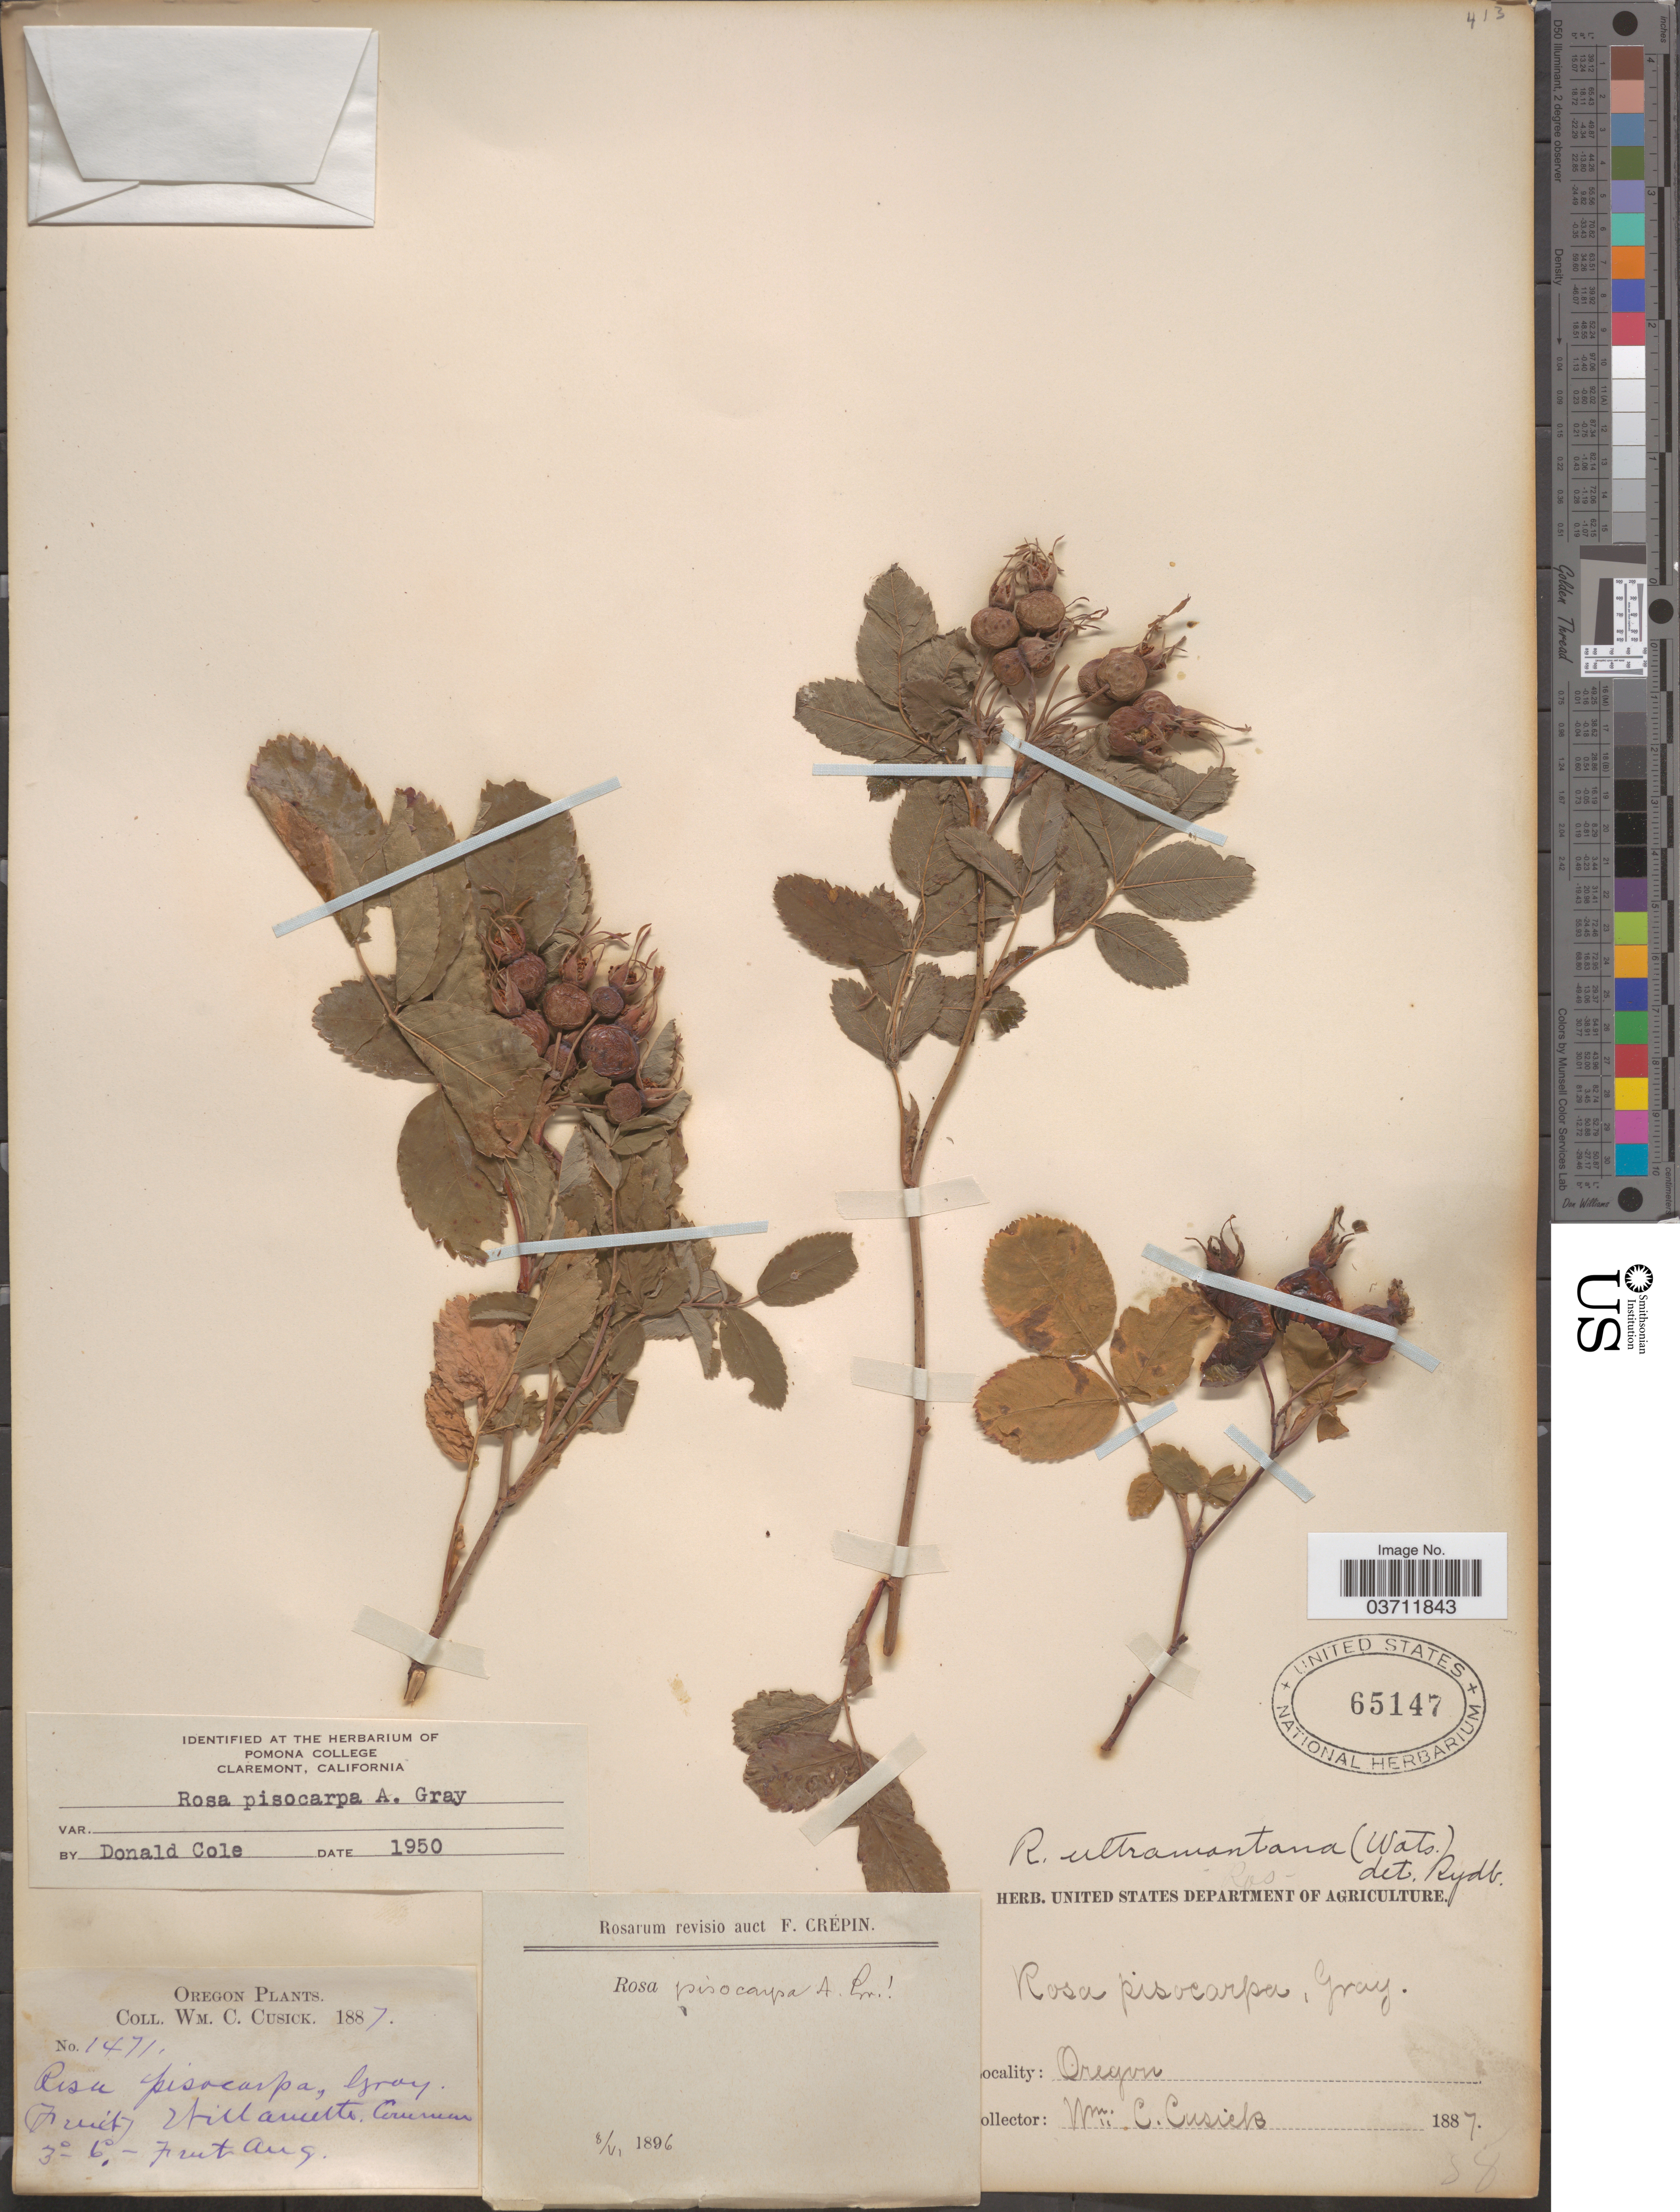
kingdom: Plantae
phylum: Tracheophyta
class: Magnoliopsida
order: Rosales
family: Rosaceae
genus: Rosa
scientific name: Rosa pisocarpa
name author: A. Gray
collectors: W. C. Cusick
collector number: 1471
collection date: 1887-08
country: United States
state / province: Oregon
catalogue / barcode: US 65147